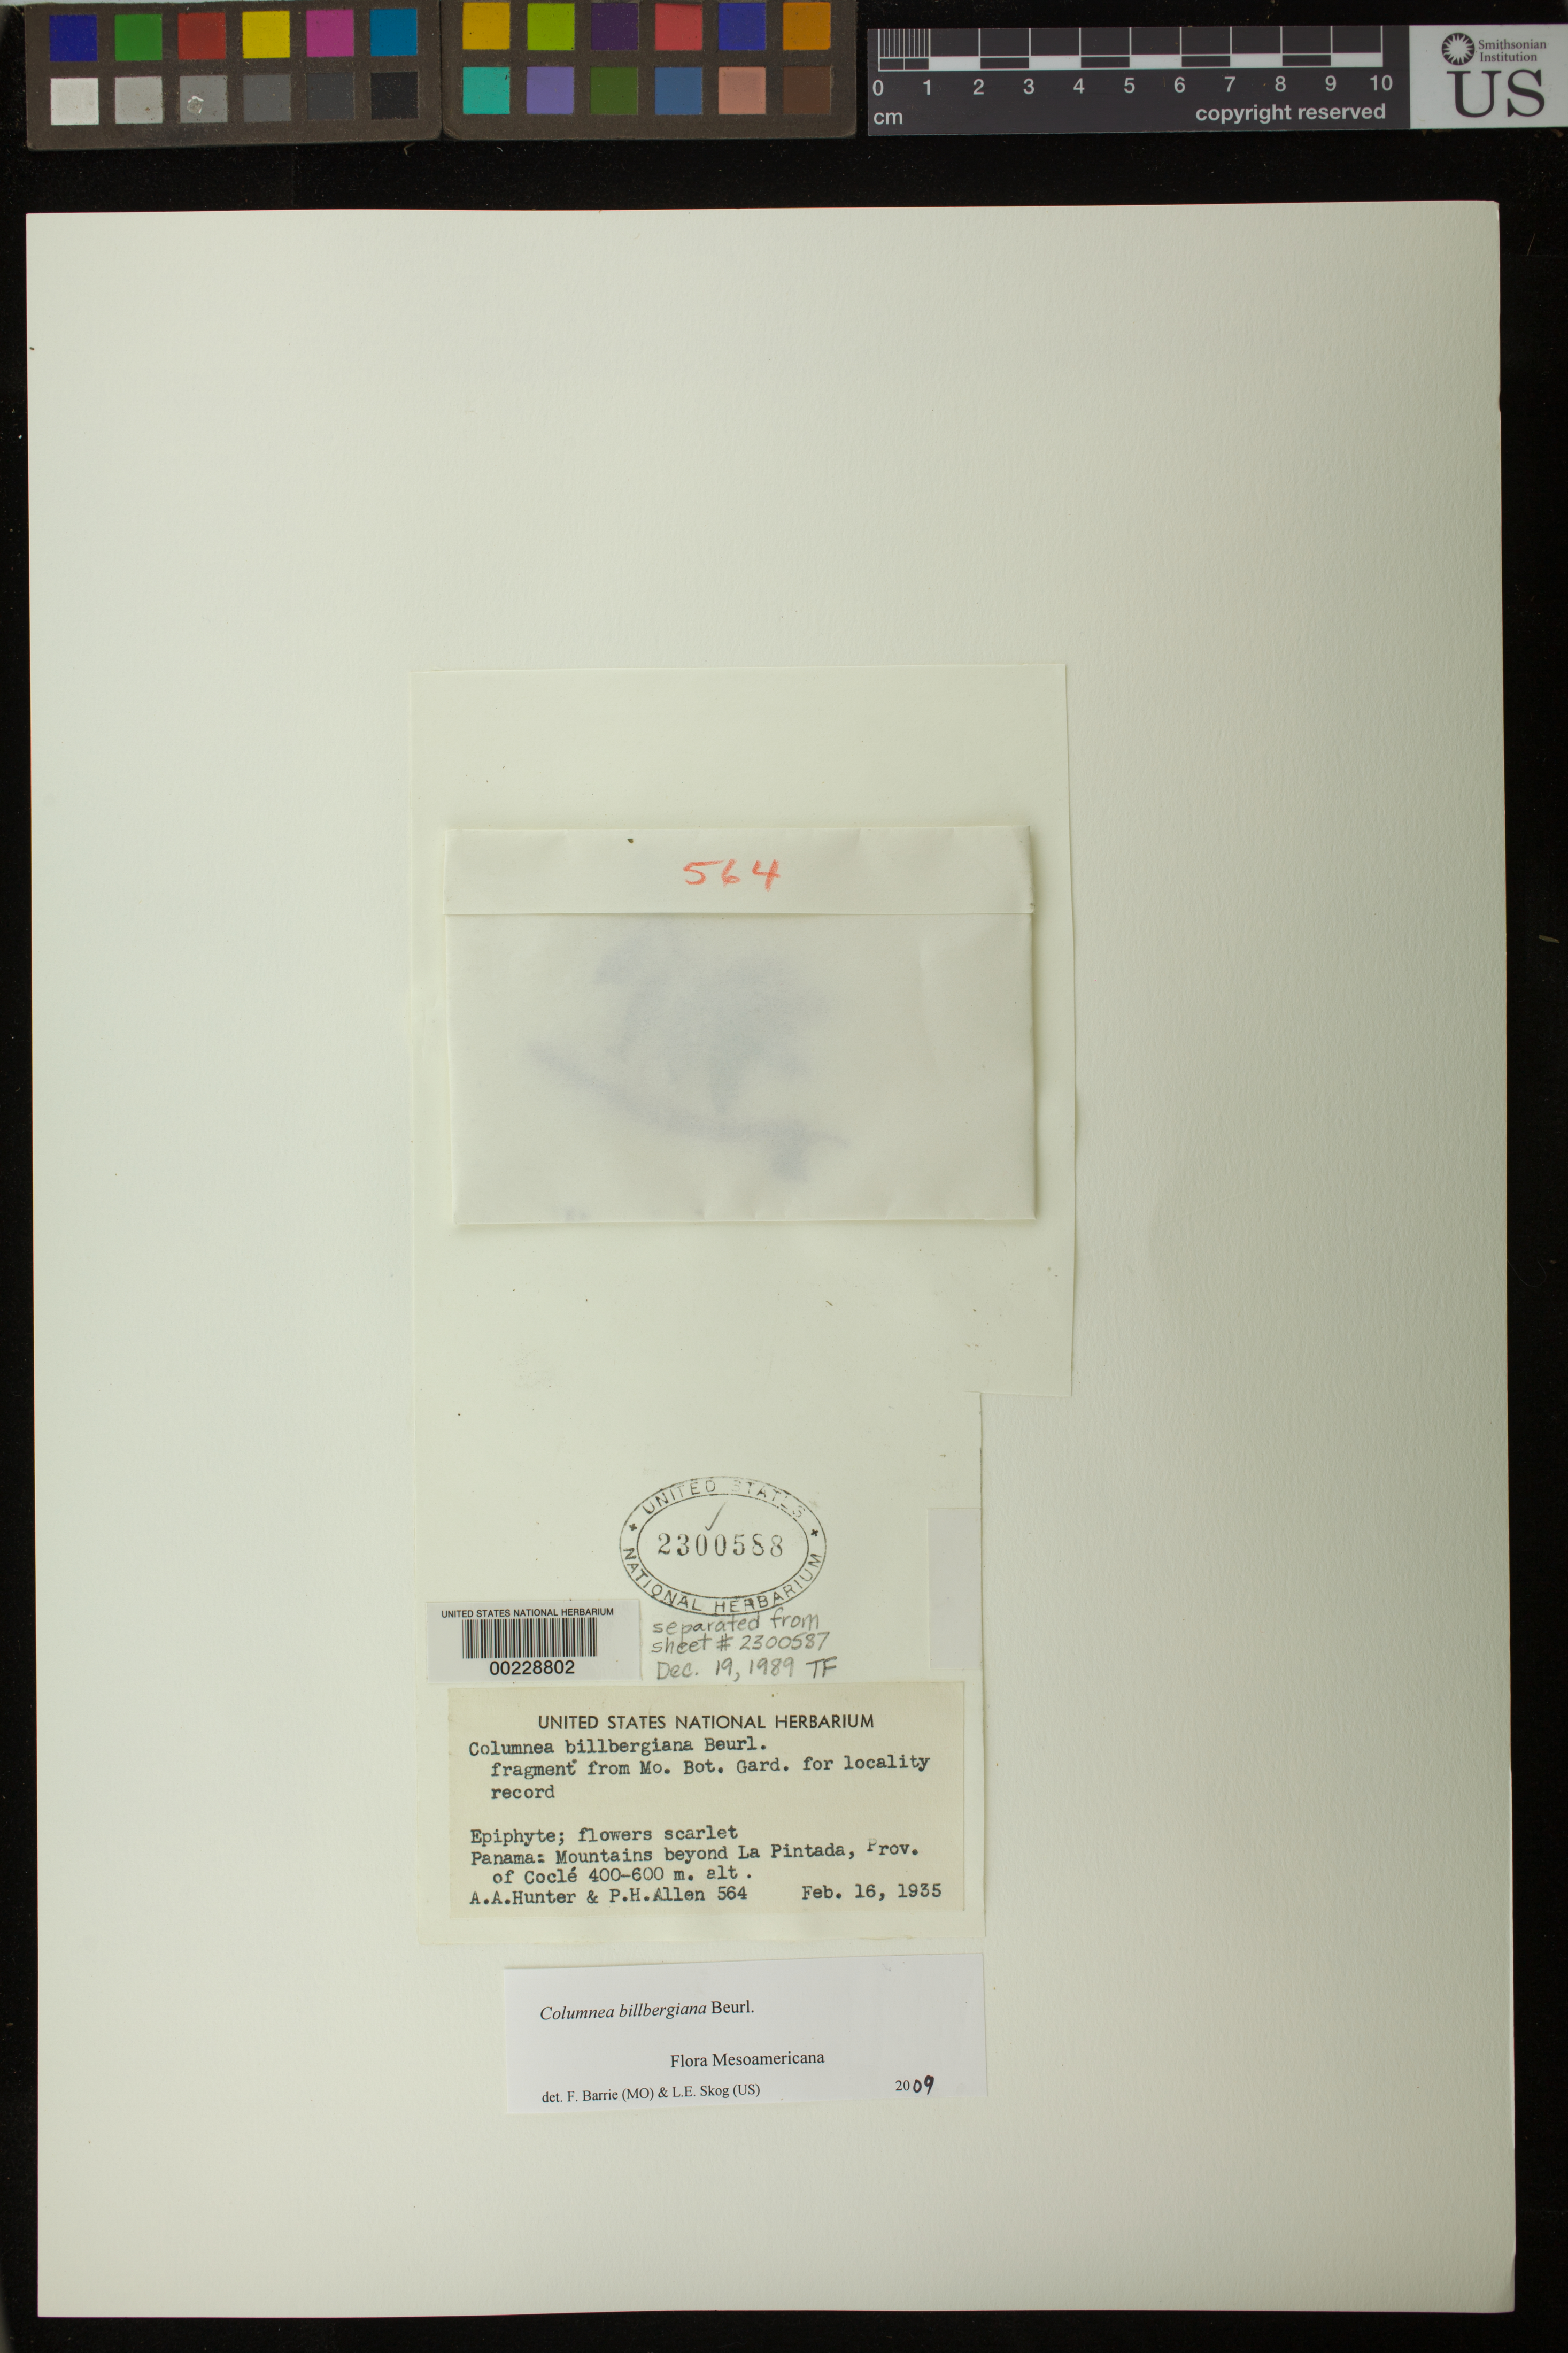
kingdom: Plantae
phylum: Tracheophyta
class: Magnoliopsida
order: Lamiales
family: Gesneriaceae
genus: Columnea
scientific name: Columnea billbergiana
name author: Beurl.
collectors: A. Hunter & P. H. Allen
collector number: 564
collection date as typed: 16 Feb 1935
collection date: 1935-02-16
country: Panama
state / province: Coclé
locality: Mountains beyond La Pintada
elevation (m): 400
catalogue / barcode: US 2300588